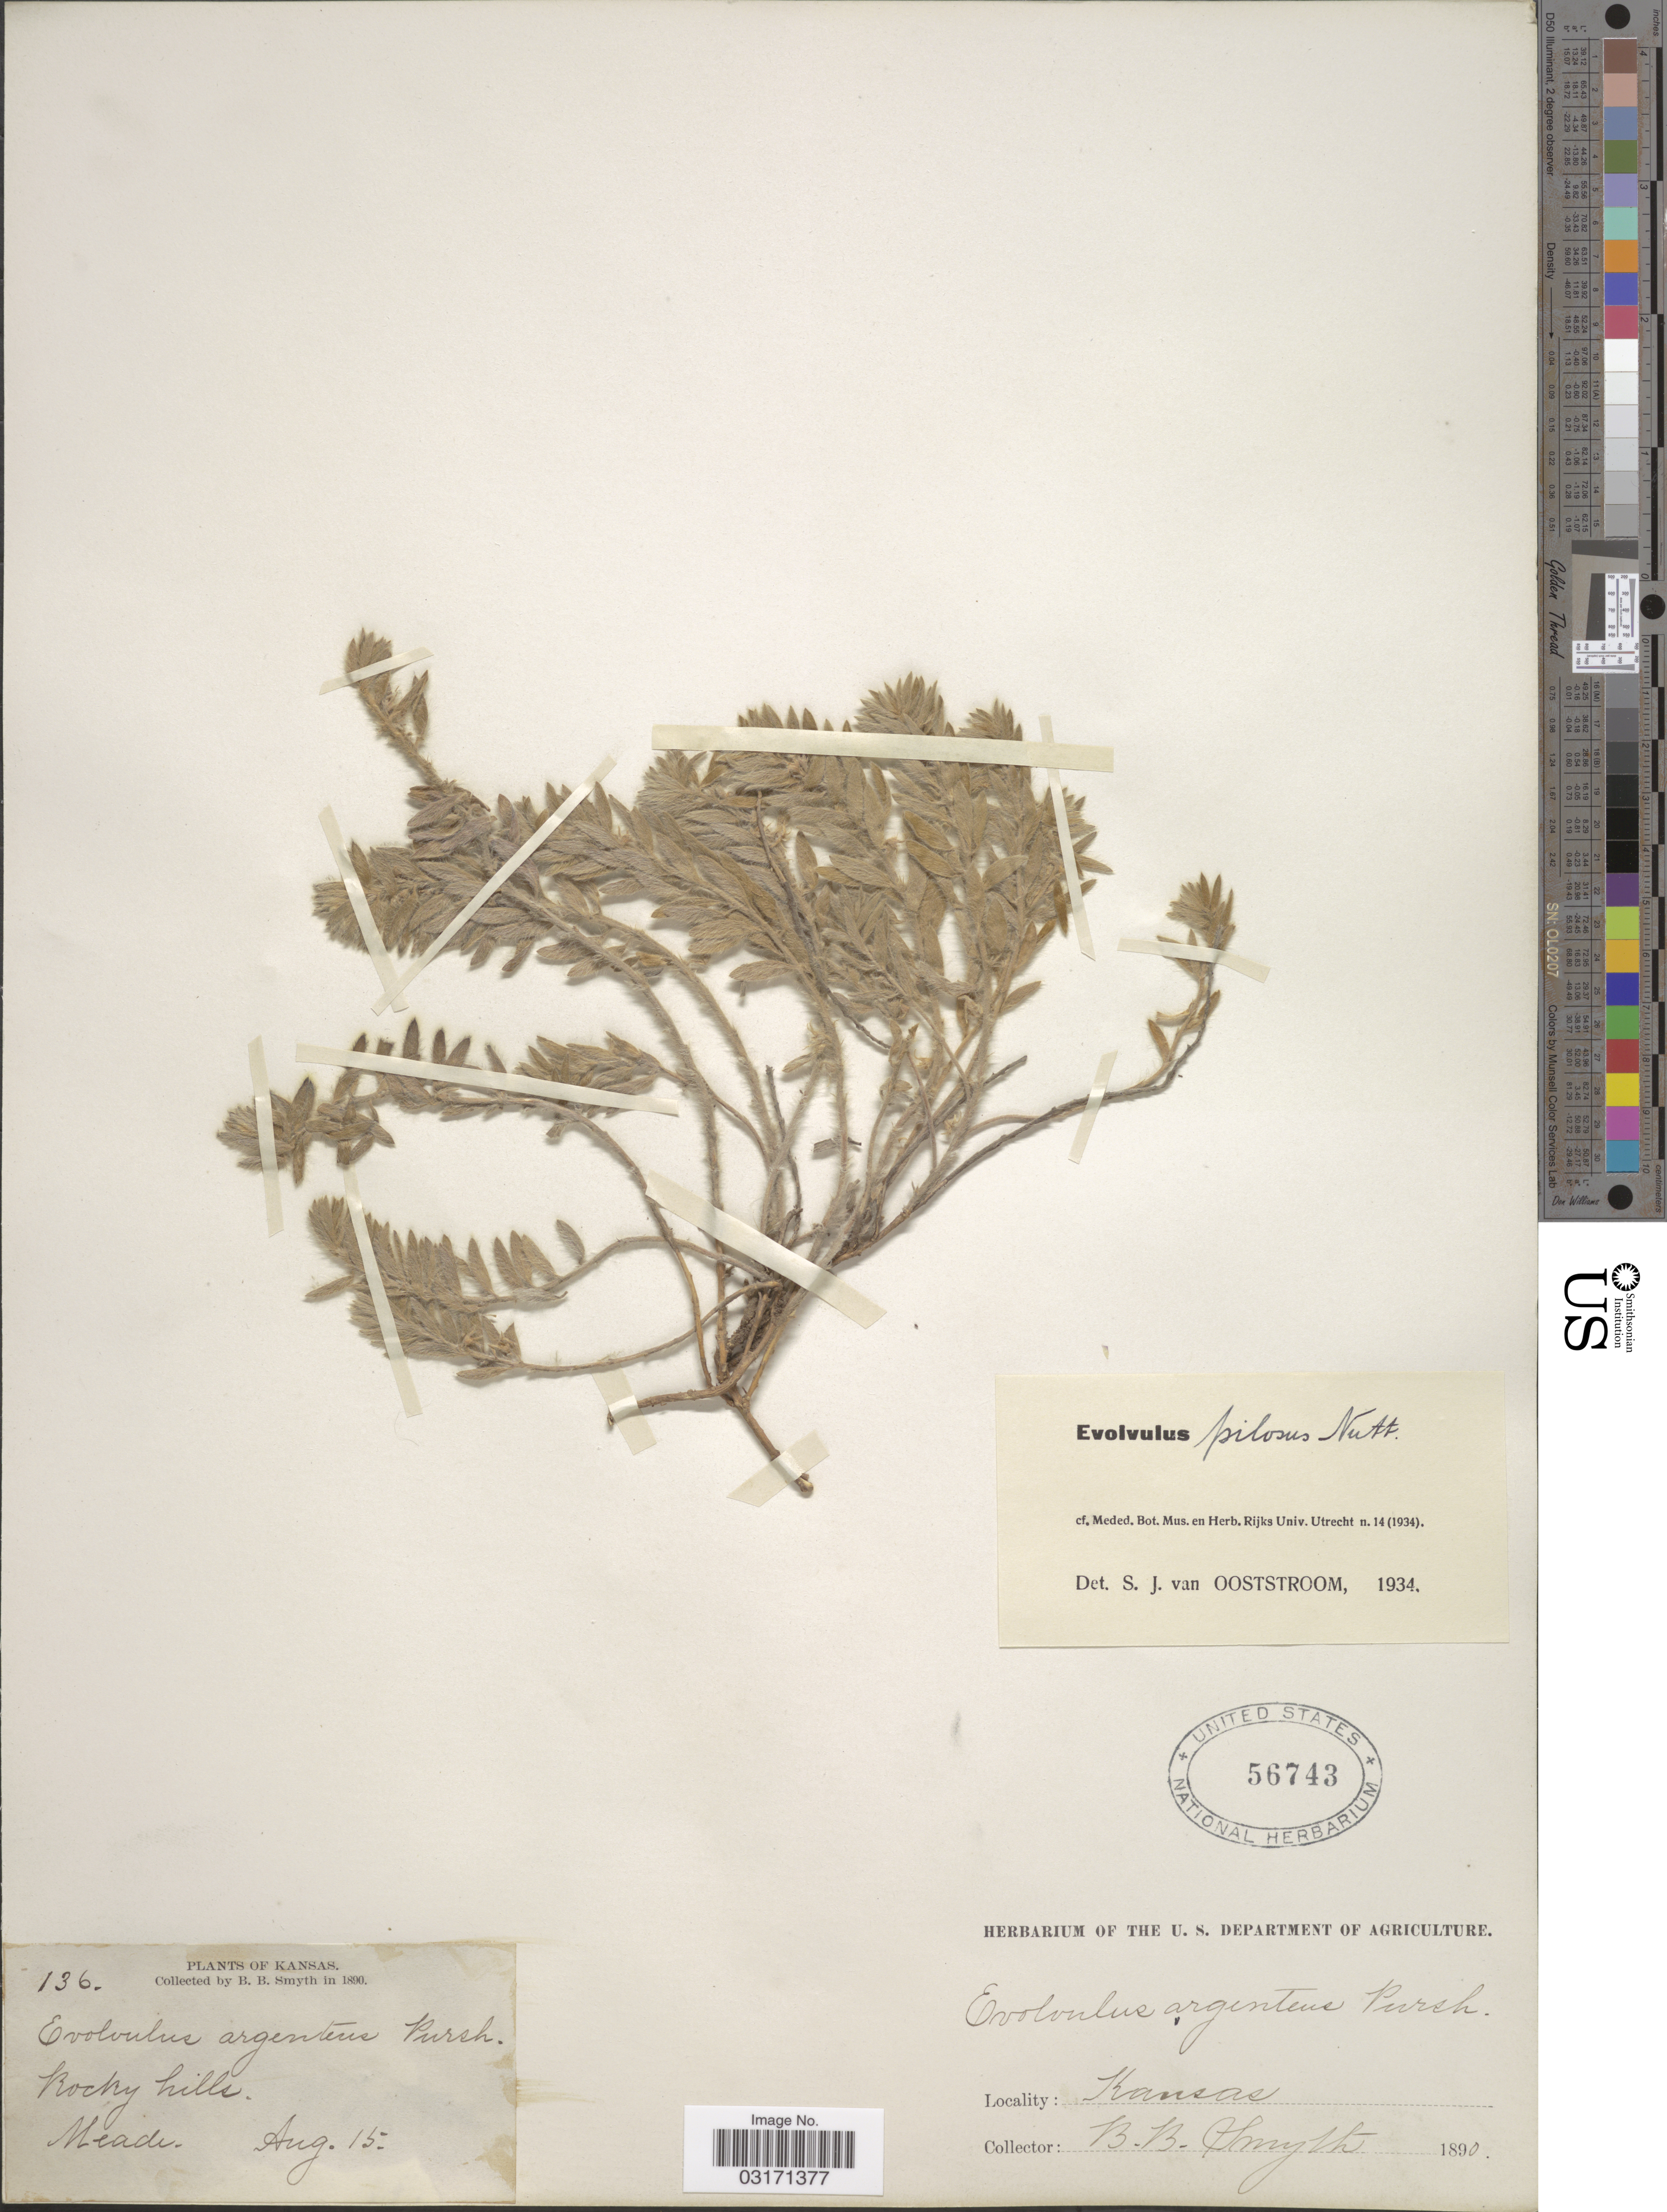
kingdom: Plantae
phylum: Tracheophyta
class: Magnoliopsida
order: Solanales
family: Convolvulaceae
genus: Evolvulus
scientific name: Evolvulus pilosus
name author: Roxb.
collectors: B. Smyth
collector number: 136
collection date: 1890-08-15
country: United States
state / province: Kansas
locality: Rocky hills, Meade.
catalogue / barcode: US 56743